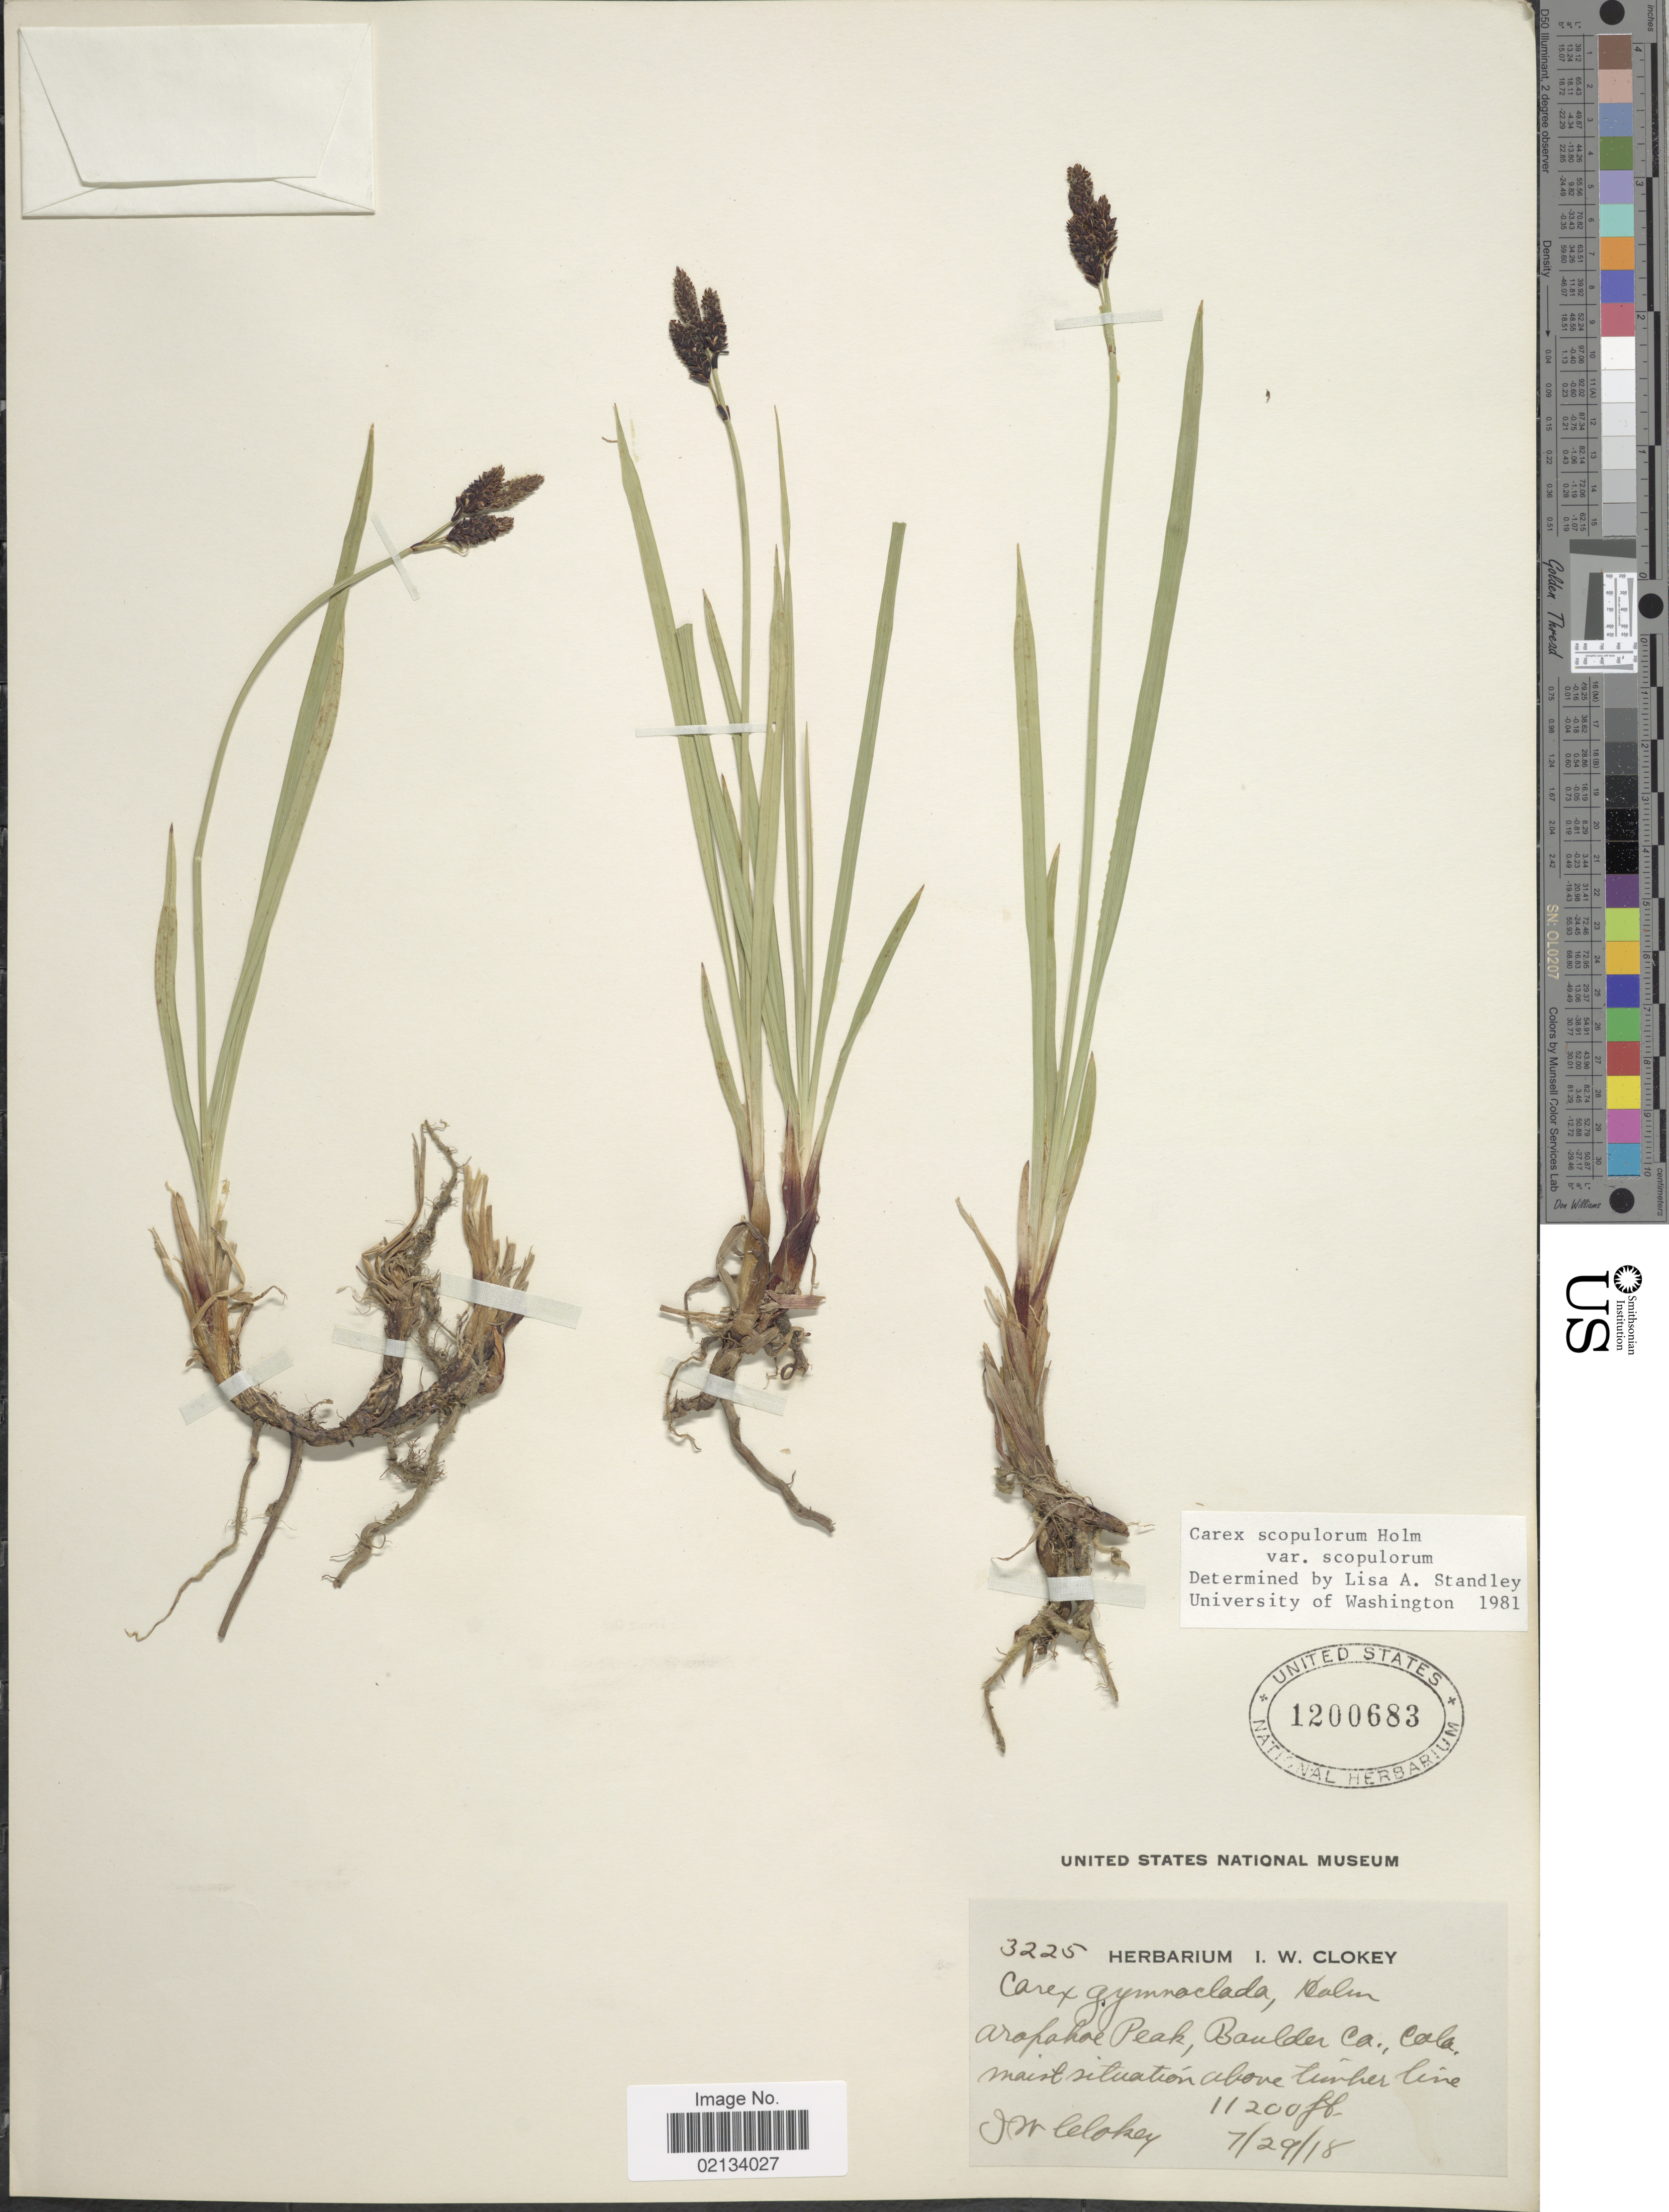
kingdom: Plantae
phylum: Tracheophyta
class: Liliopsida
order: Poales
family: Cyperaceae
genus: Carex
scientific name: Carex scopulorum var. scopulorum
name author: Holm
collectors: I. W. Clokey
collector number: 3225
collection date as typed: Transcribed d/m/y: 29/7/18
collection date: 1918-07-29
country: United States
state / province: Colorado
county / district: Boulder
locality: Arapahoe Peak, Boulder Co., moist situation above timber line.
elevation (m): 3414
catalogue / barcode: US 1200683